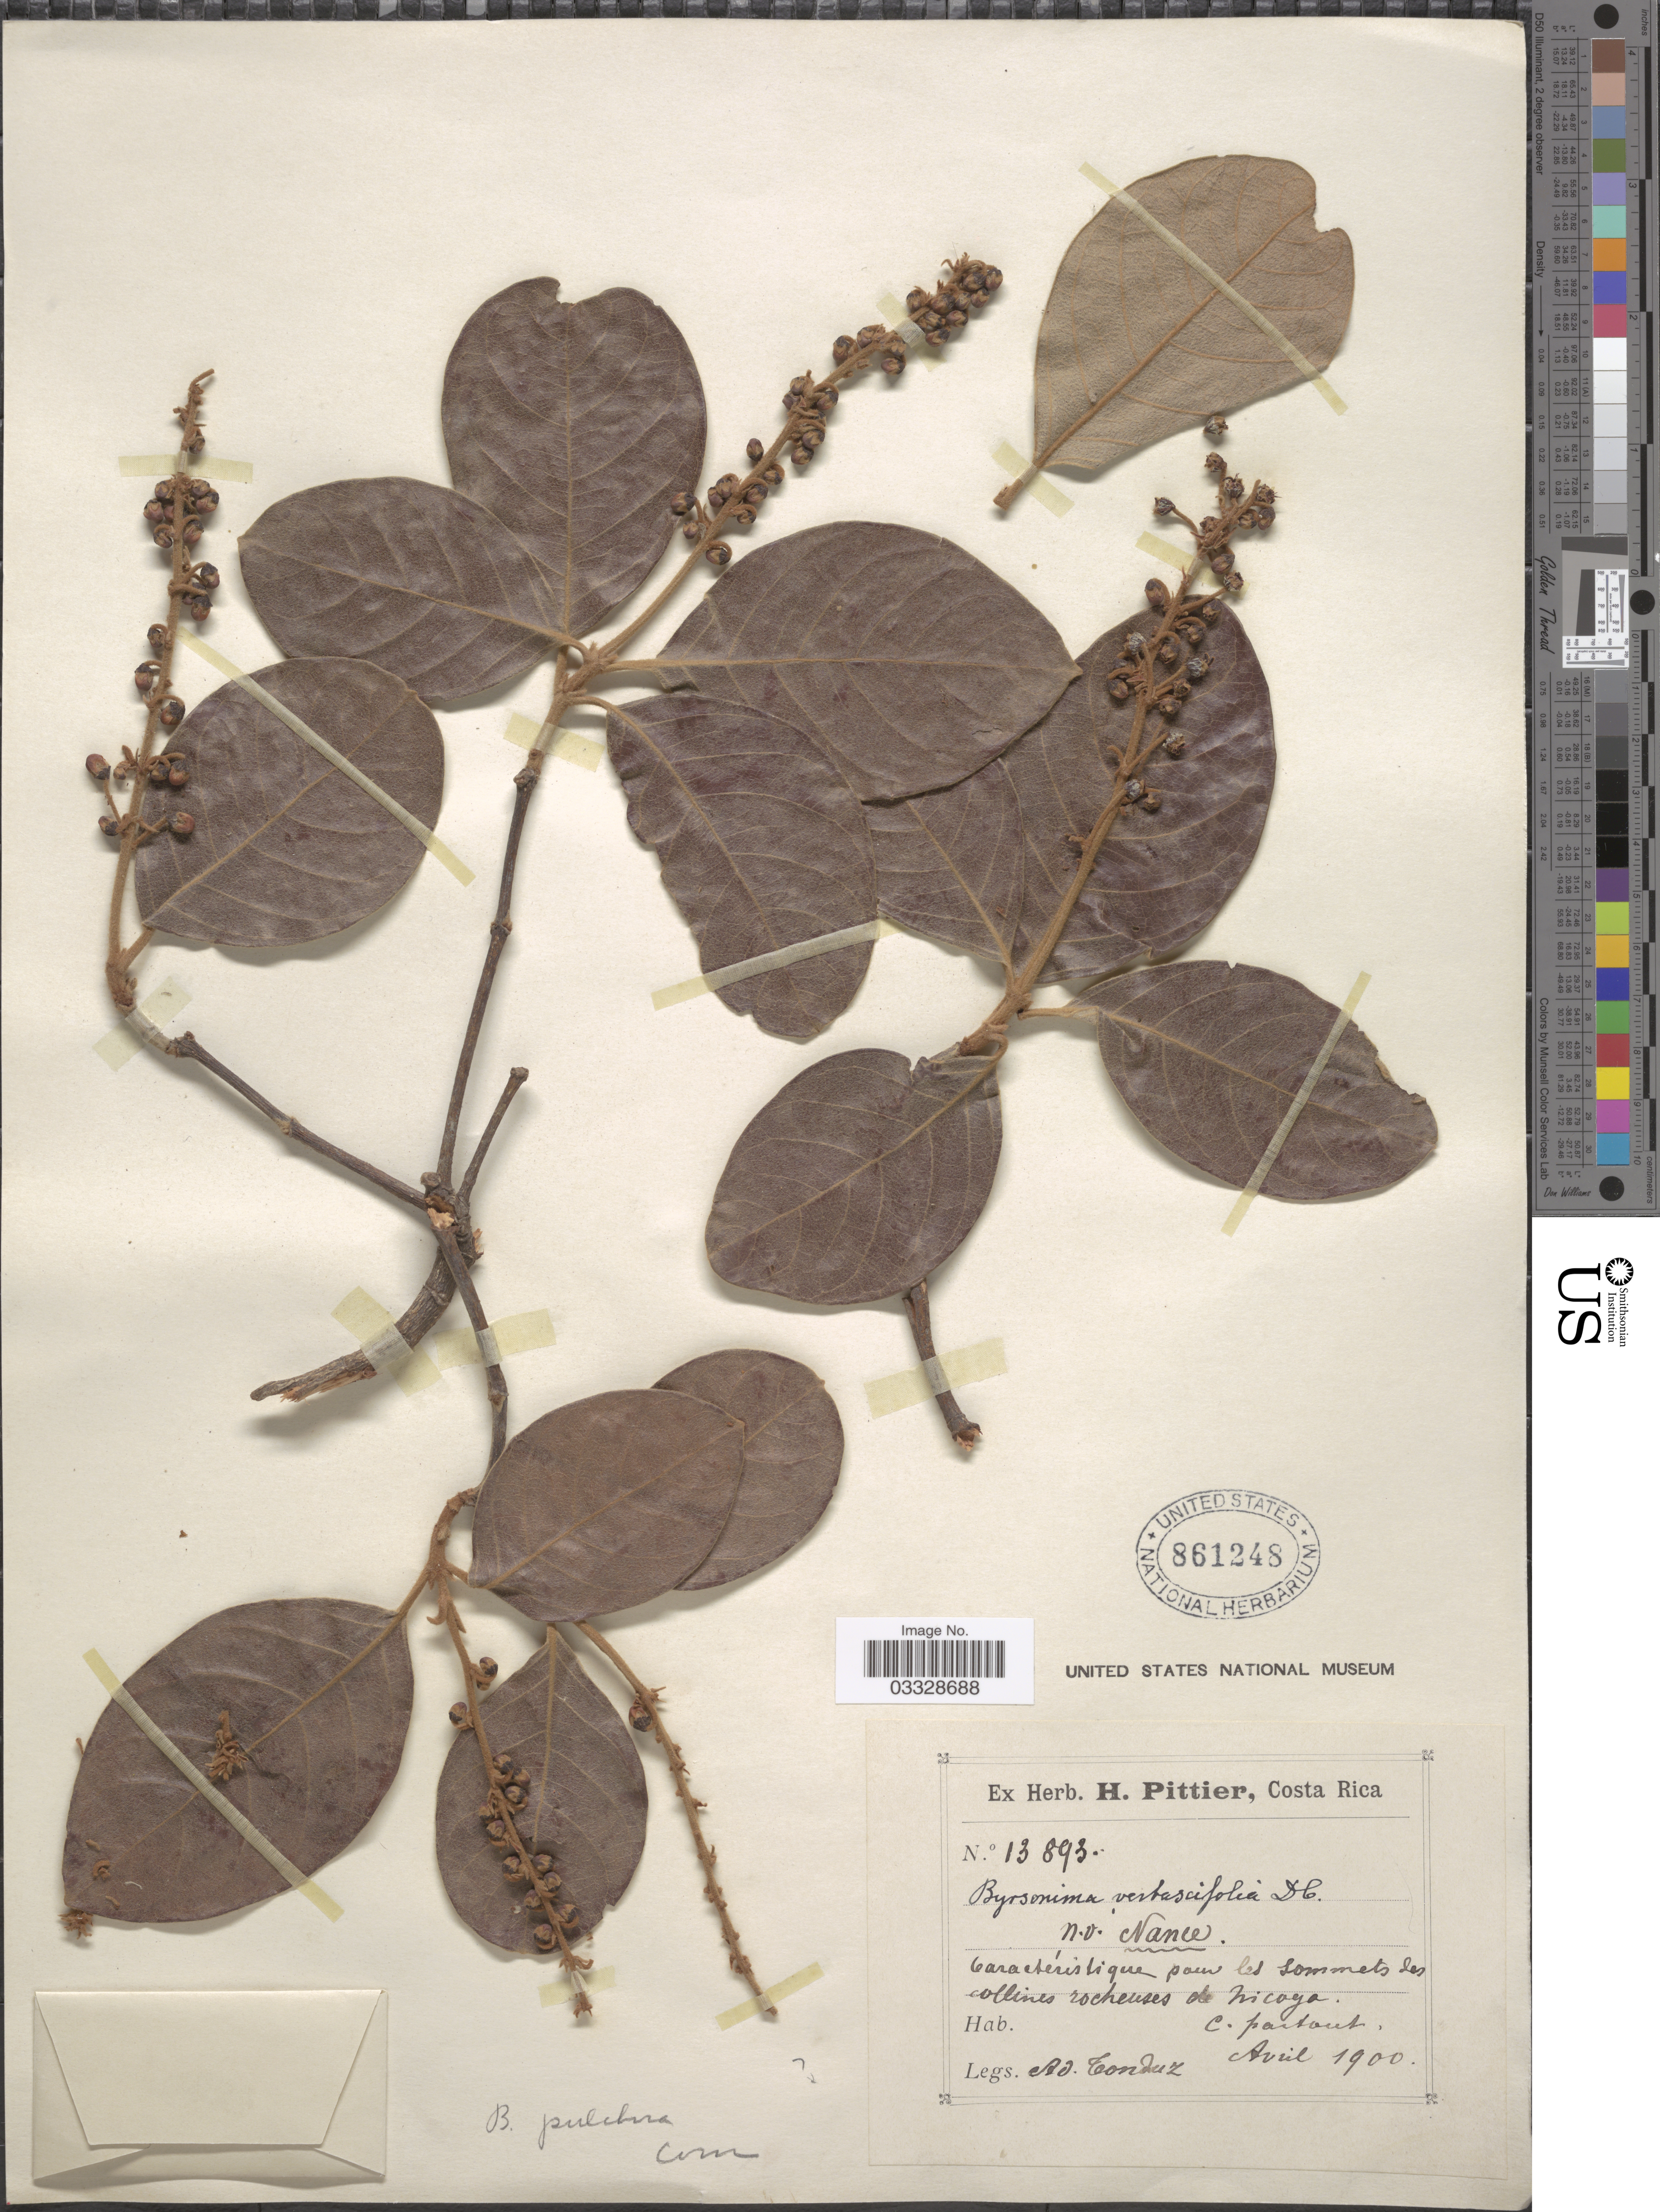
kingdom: Plantae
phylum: Tracheophyta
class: Magnoliopsida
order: Malpighiales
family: Malpighiaceae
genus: Byrsonima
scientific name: Byrsonima crassifolia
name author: (L.) Kunth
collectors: A. Tonduz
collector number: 13893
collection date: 1900-04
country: Costa Rica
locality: Nicoya.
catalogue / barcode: US 861248